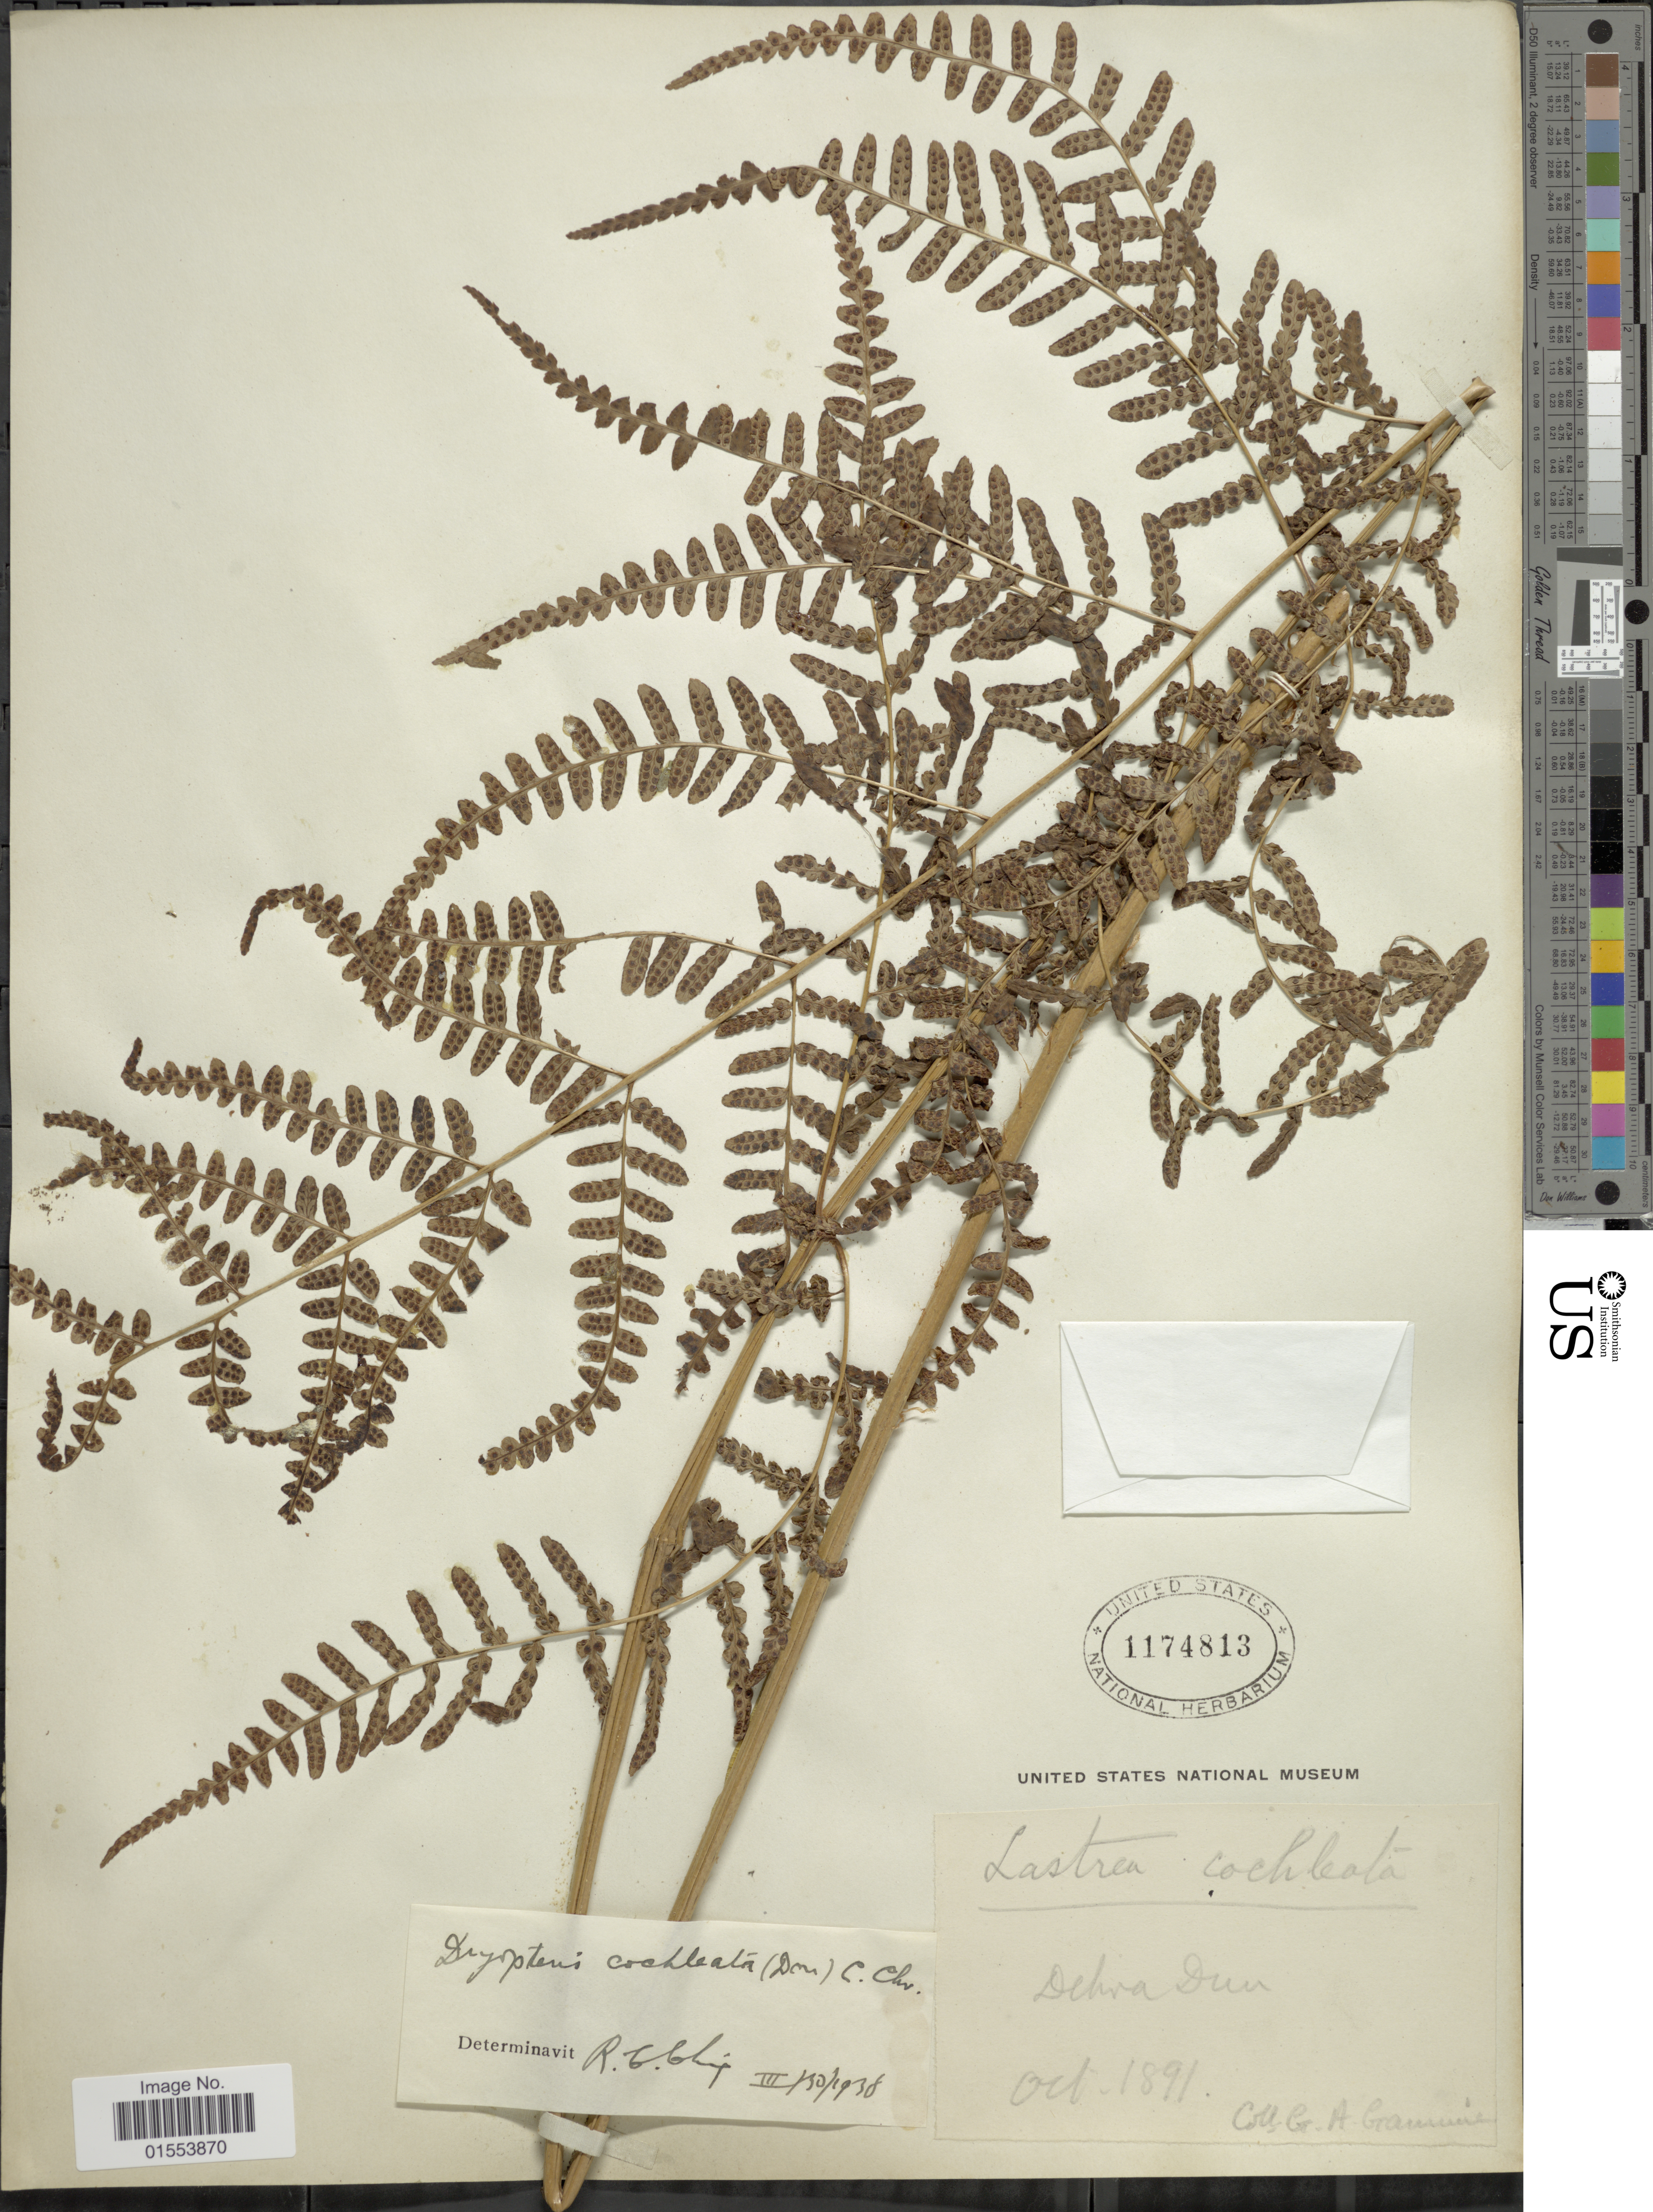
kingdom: Plantae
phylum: Tracheophyta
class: Polypodiopsida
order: Polypodiales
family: Dryopteridaceae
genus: Dryopteris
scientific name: Dryopteris cochleata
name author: (D. Don) C. Chr.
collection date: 1891-10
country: India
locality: Dehra Dun.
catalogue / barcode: US 1174813